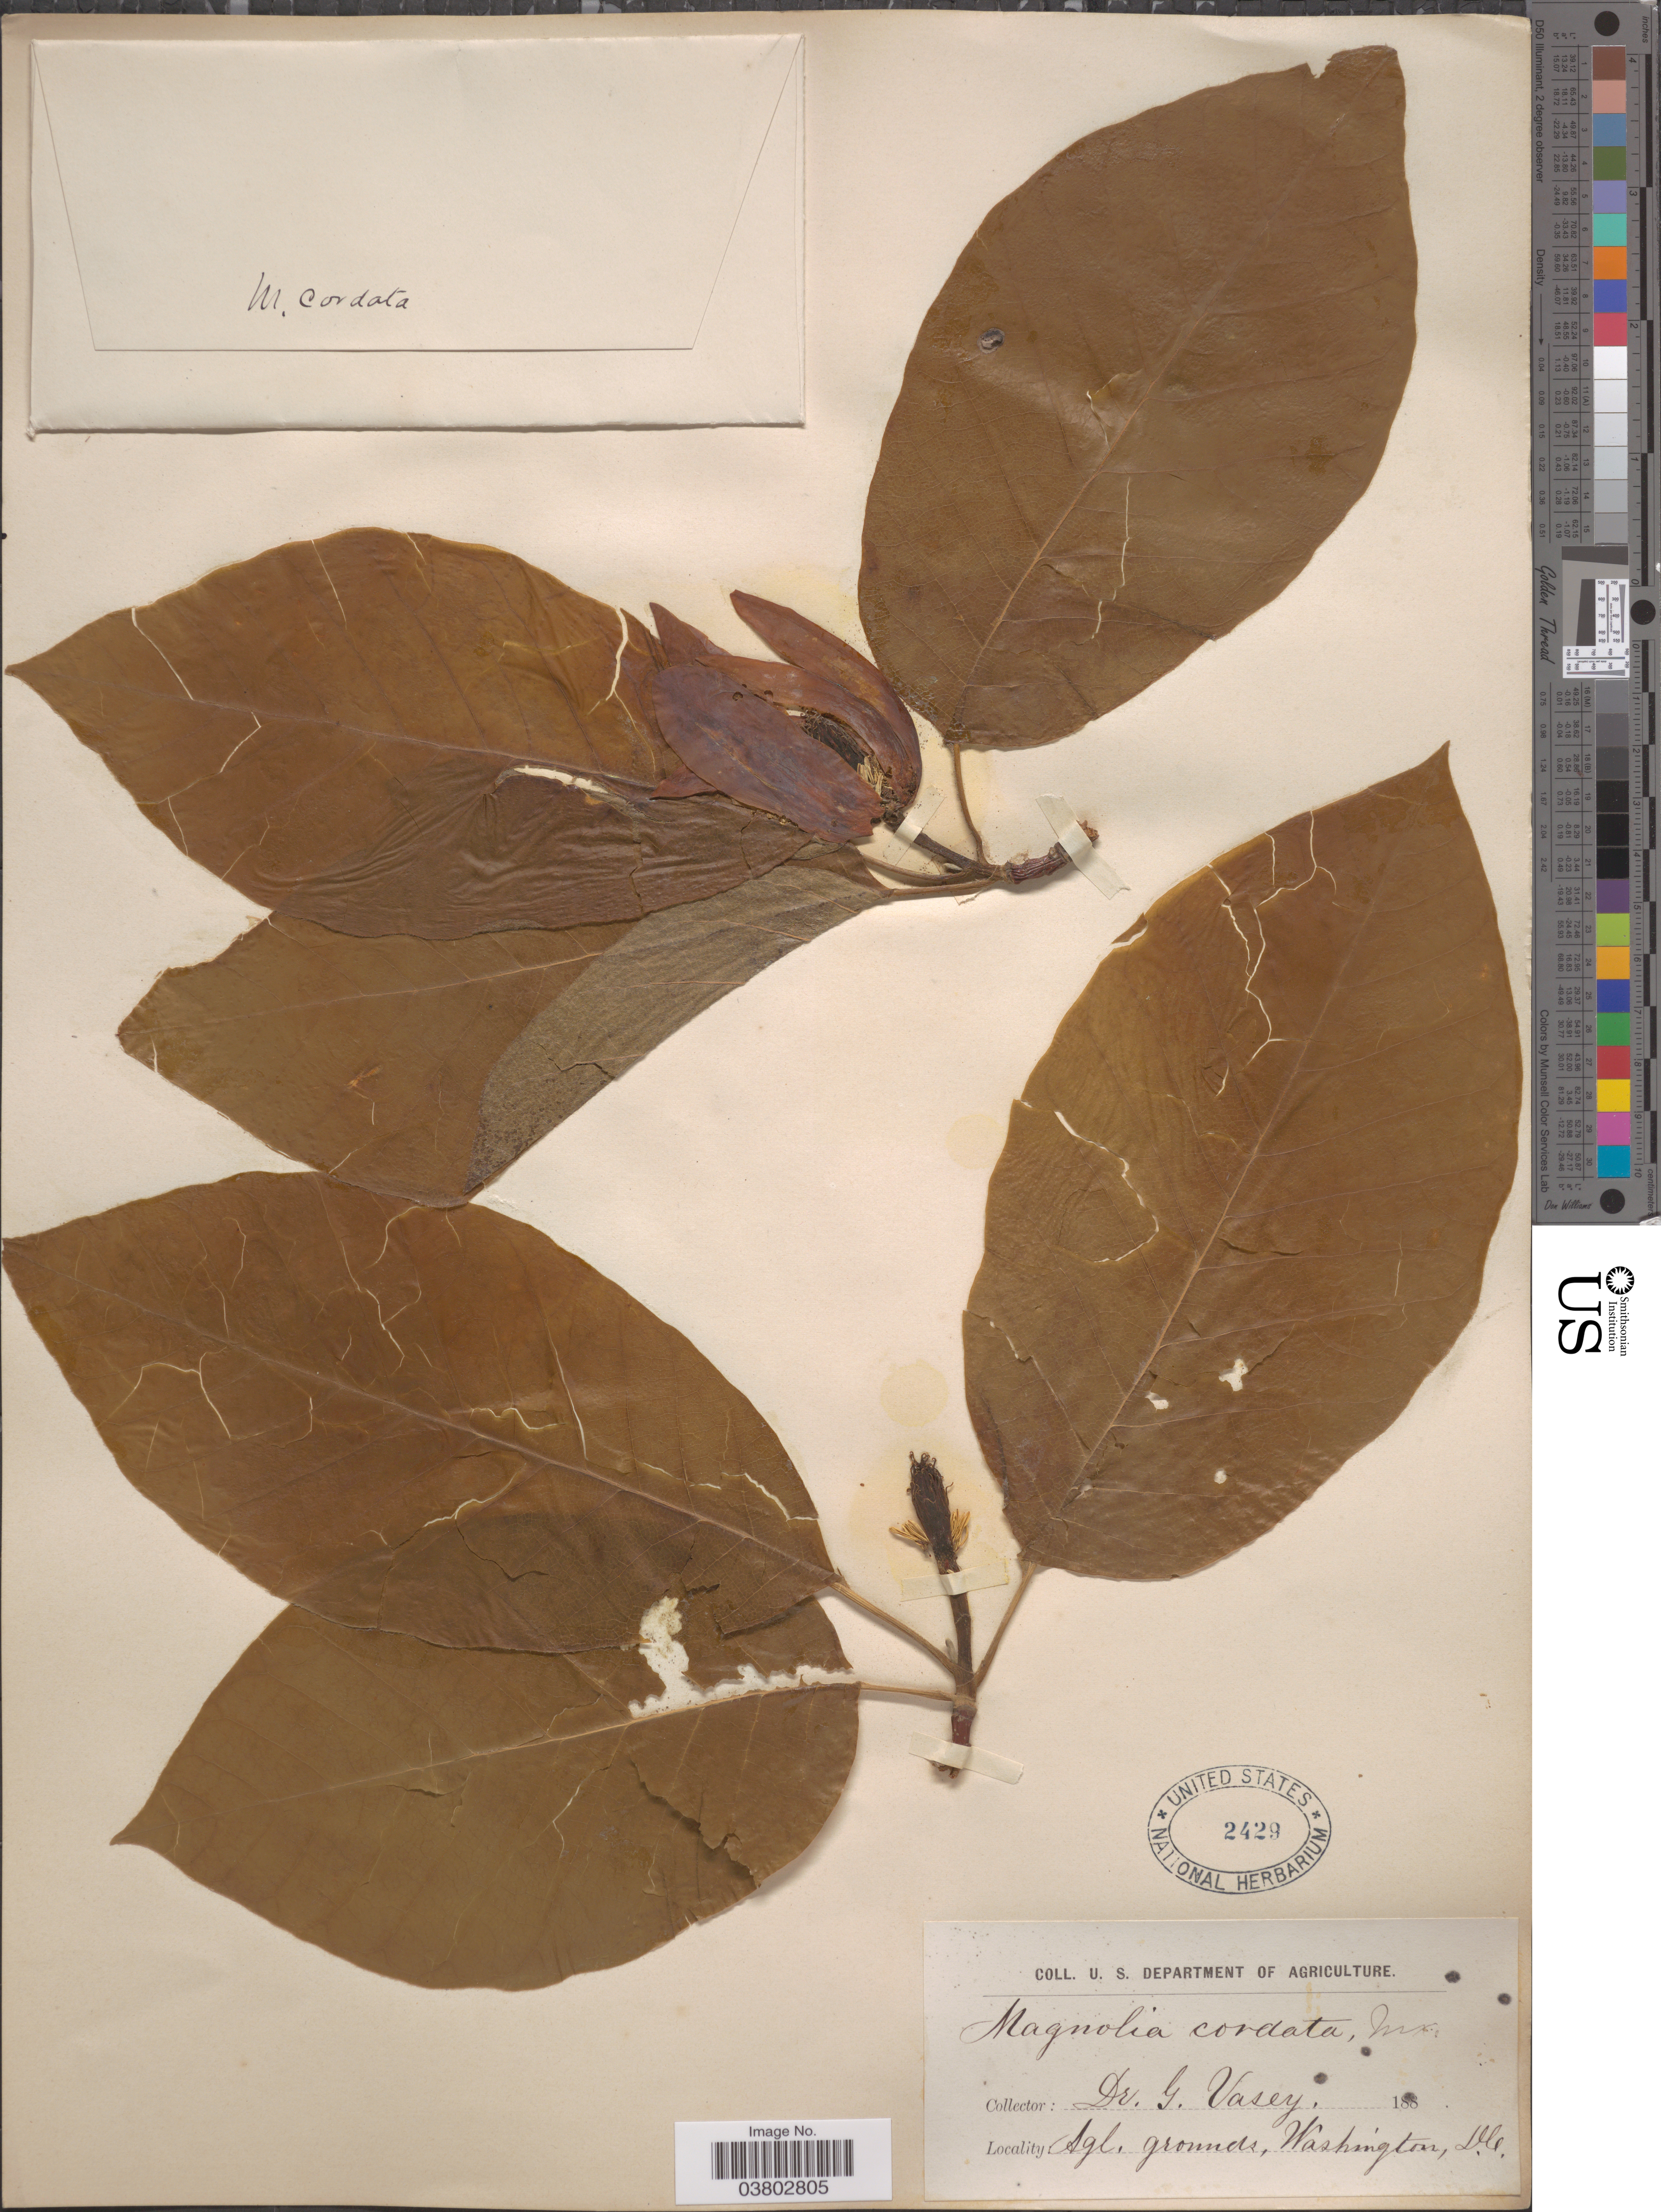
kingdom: Plantae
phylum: Tracheophyta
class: Magnoliopsida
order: Magnoliales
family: Magnoliaceae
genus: Magnolia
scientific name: Magnolia cordata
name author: Michx.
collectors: G. Vasey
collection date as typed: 188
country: United States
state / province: District of Columbia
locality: Agl. grounds, Washington.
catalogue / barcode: US 2429